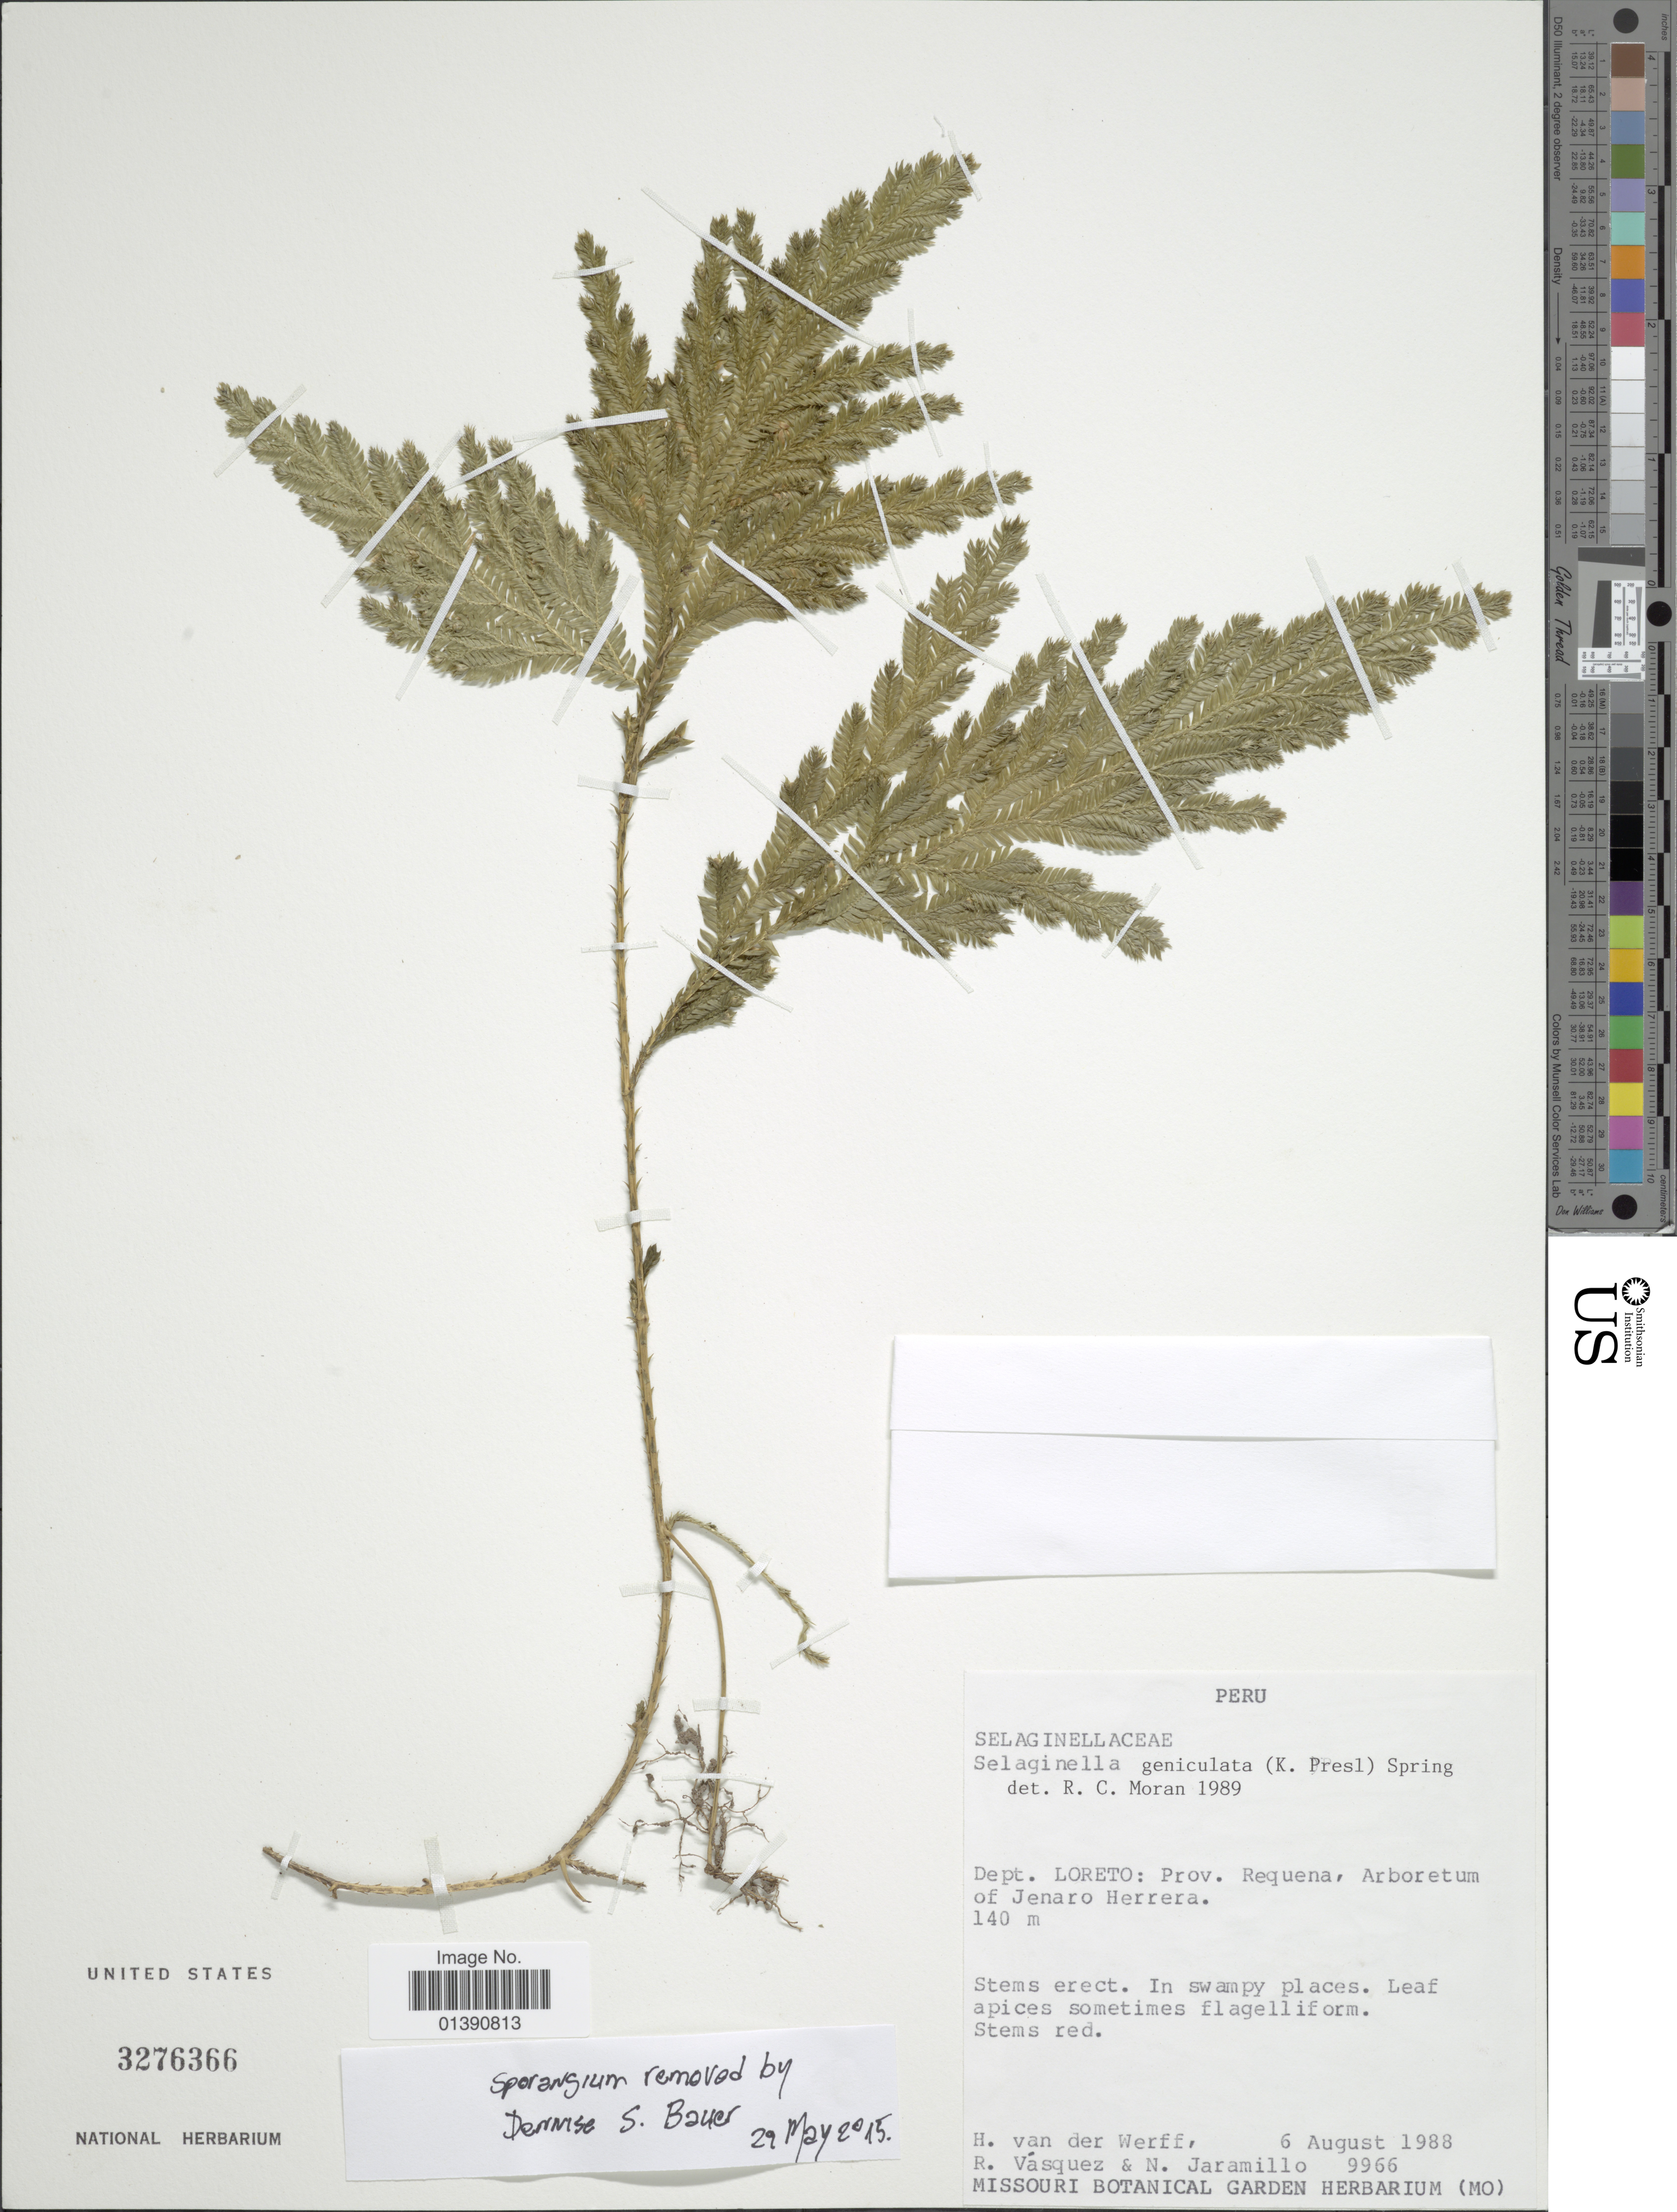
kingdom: Plantae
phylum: Tracheophyta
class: Lycopodiopsida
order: Selaginellales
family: Selaginellaceae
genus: Selaginella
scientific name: Selaginella geniculata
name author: (C. Presl) Spring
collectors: H. van der Werff, R. Vasquez & N. Jaramillo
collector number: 9966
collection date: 1988-08-06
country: Peru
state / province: Loreto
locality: Prov. Requena, Arboretum of Jenaro Herrera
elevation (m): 140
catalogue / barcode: US 3276366